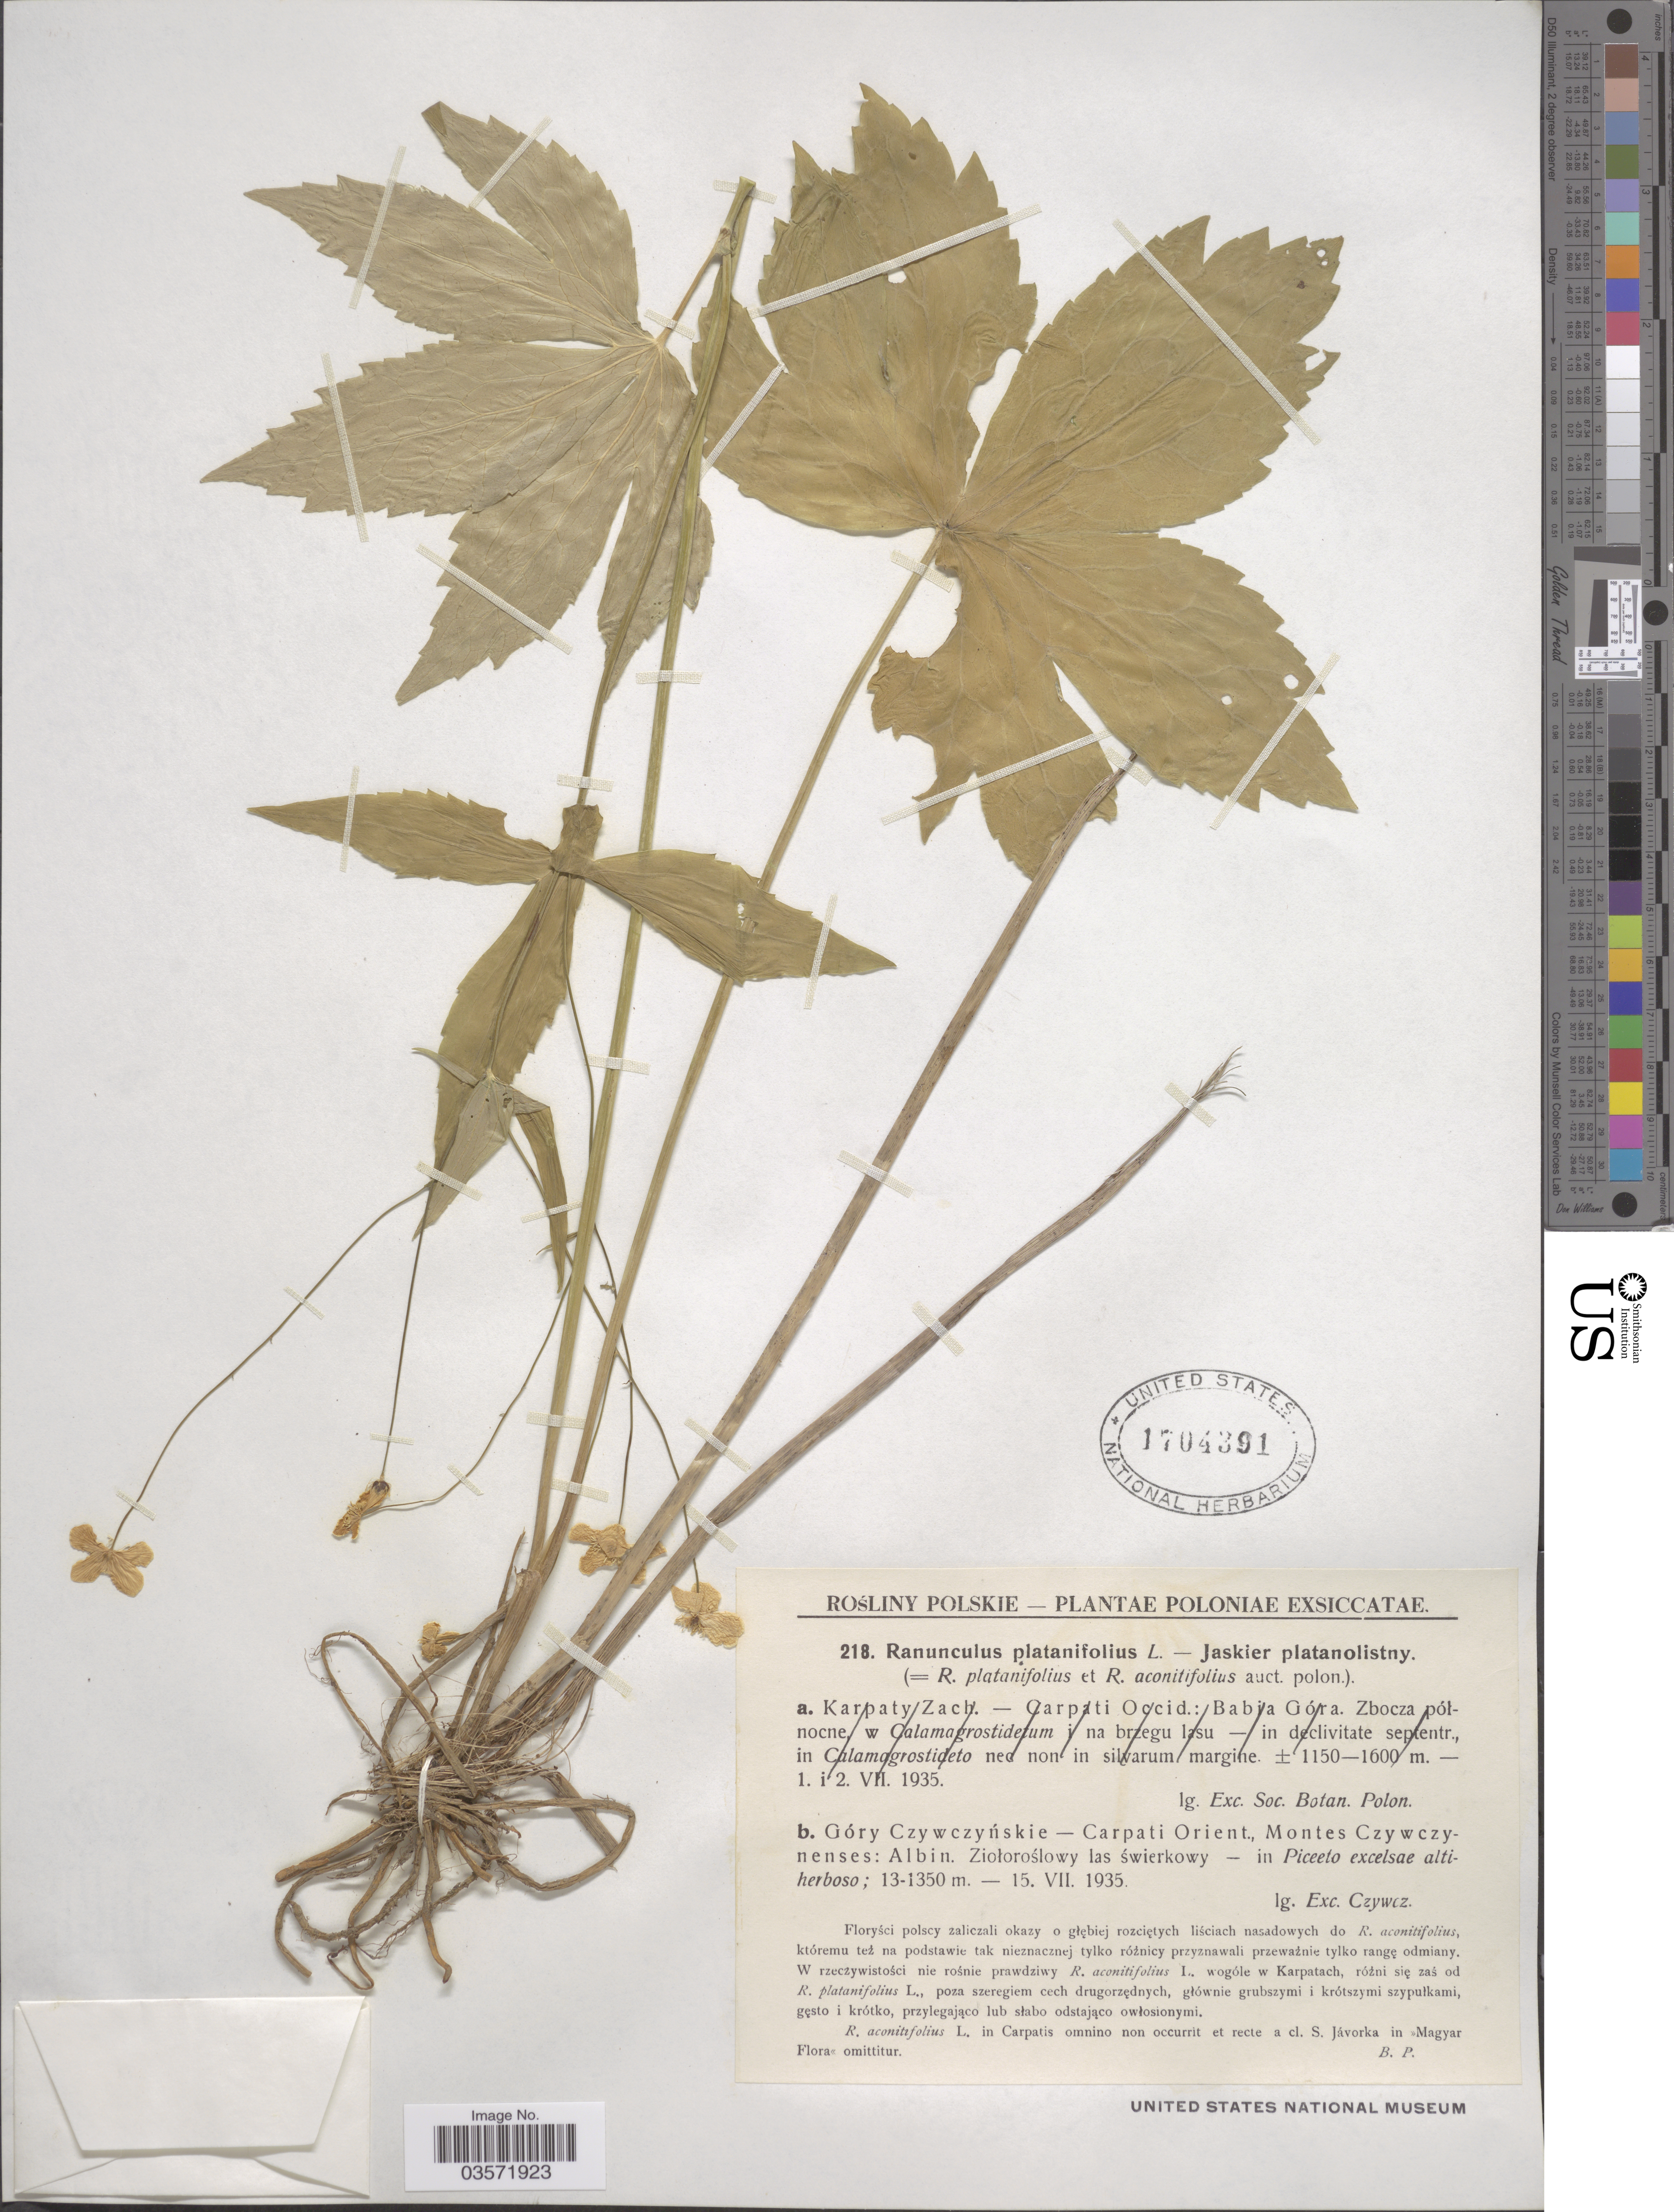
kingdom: Plantae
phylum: Tracheophyta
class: Magnoliopsida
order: Ranunculales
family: Ranunculaceae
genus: Ranunculus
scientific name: Ranunculus platanifolius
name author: L.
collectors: Exc. Czywcz.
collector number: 218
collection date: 1935-07-15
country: Poland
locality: Góry Czywczyńskie-Carpati Orient., Montes Czywczynenses: Albin. Ziołoroślowy las świerkowy.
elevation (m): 1300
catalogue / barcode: US 1704391